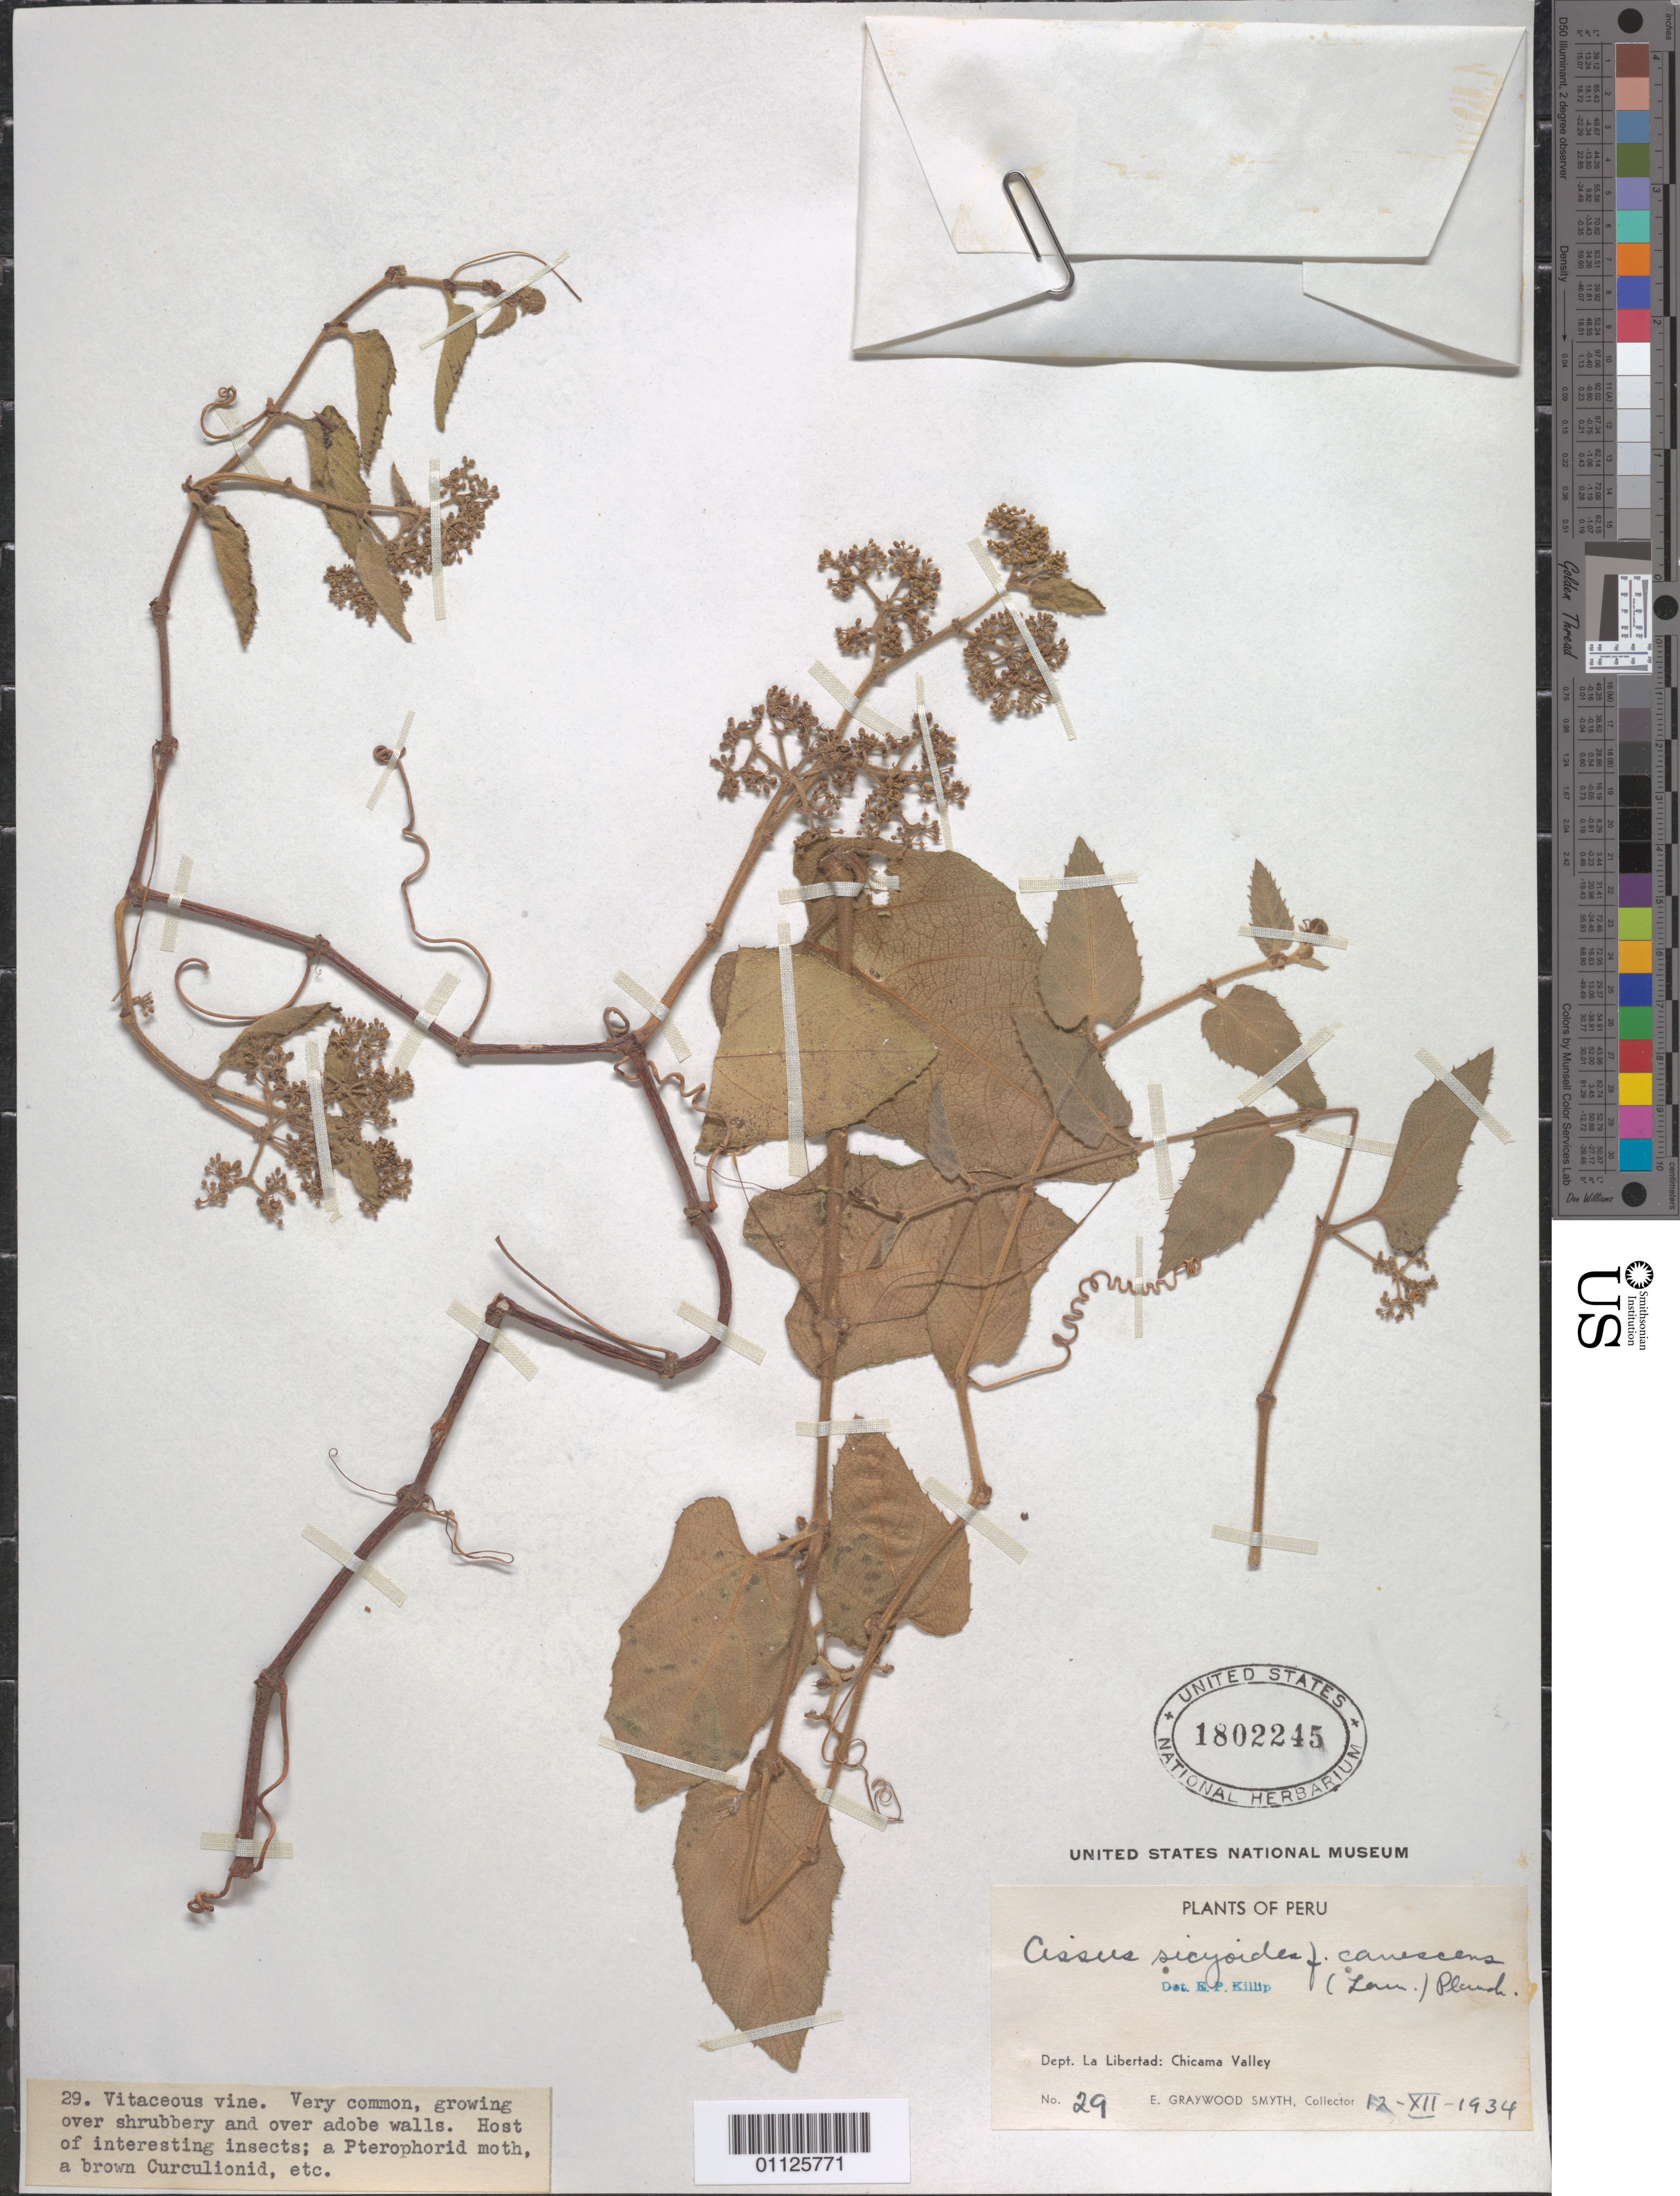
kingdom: Plantae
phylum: Tracheophyta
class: Magnoliopsida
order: Vitales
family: Vitaceae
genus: Cissus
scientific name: Cissus verticillata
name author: (L.) Nicolson & C.E. Jarvis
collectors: E. G. Smyth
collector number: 29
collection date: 1934-12-12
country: Peru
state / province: La Libertad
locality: Chicama Valley.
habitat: Vitaceous vine. Very common, growing over shrubbery and over adobe walls.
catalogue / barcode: US 1802245